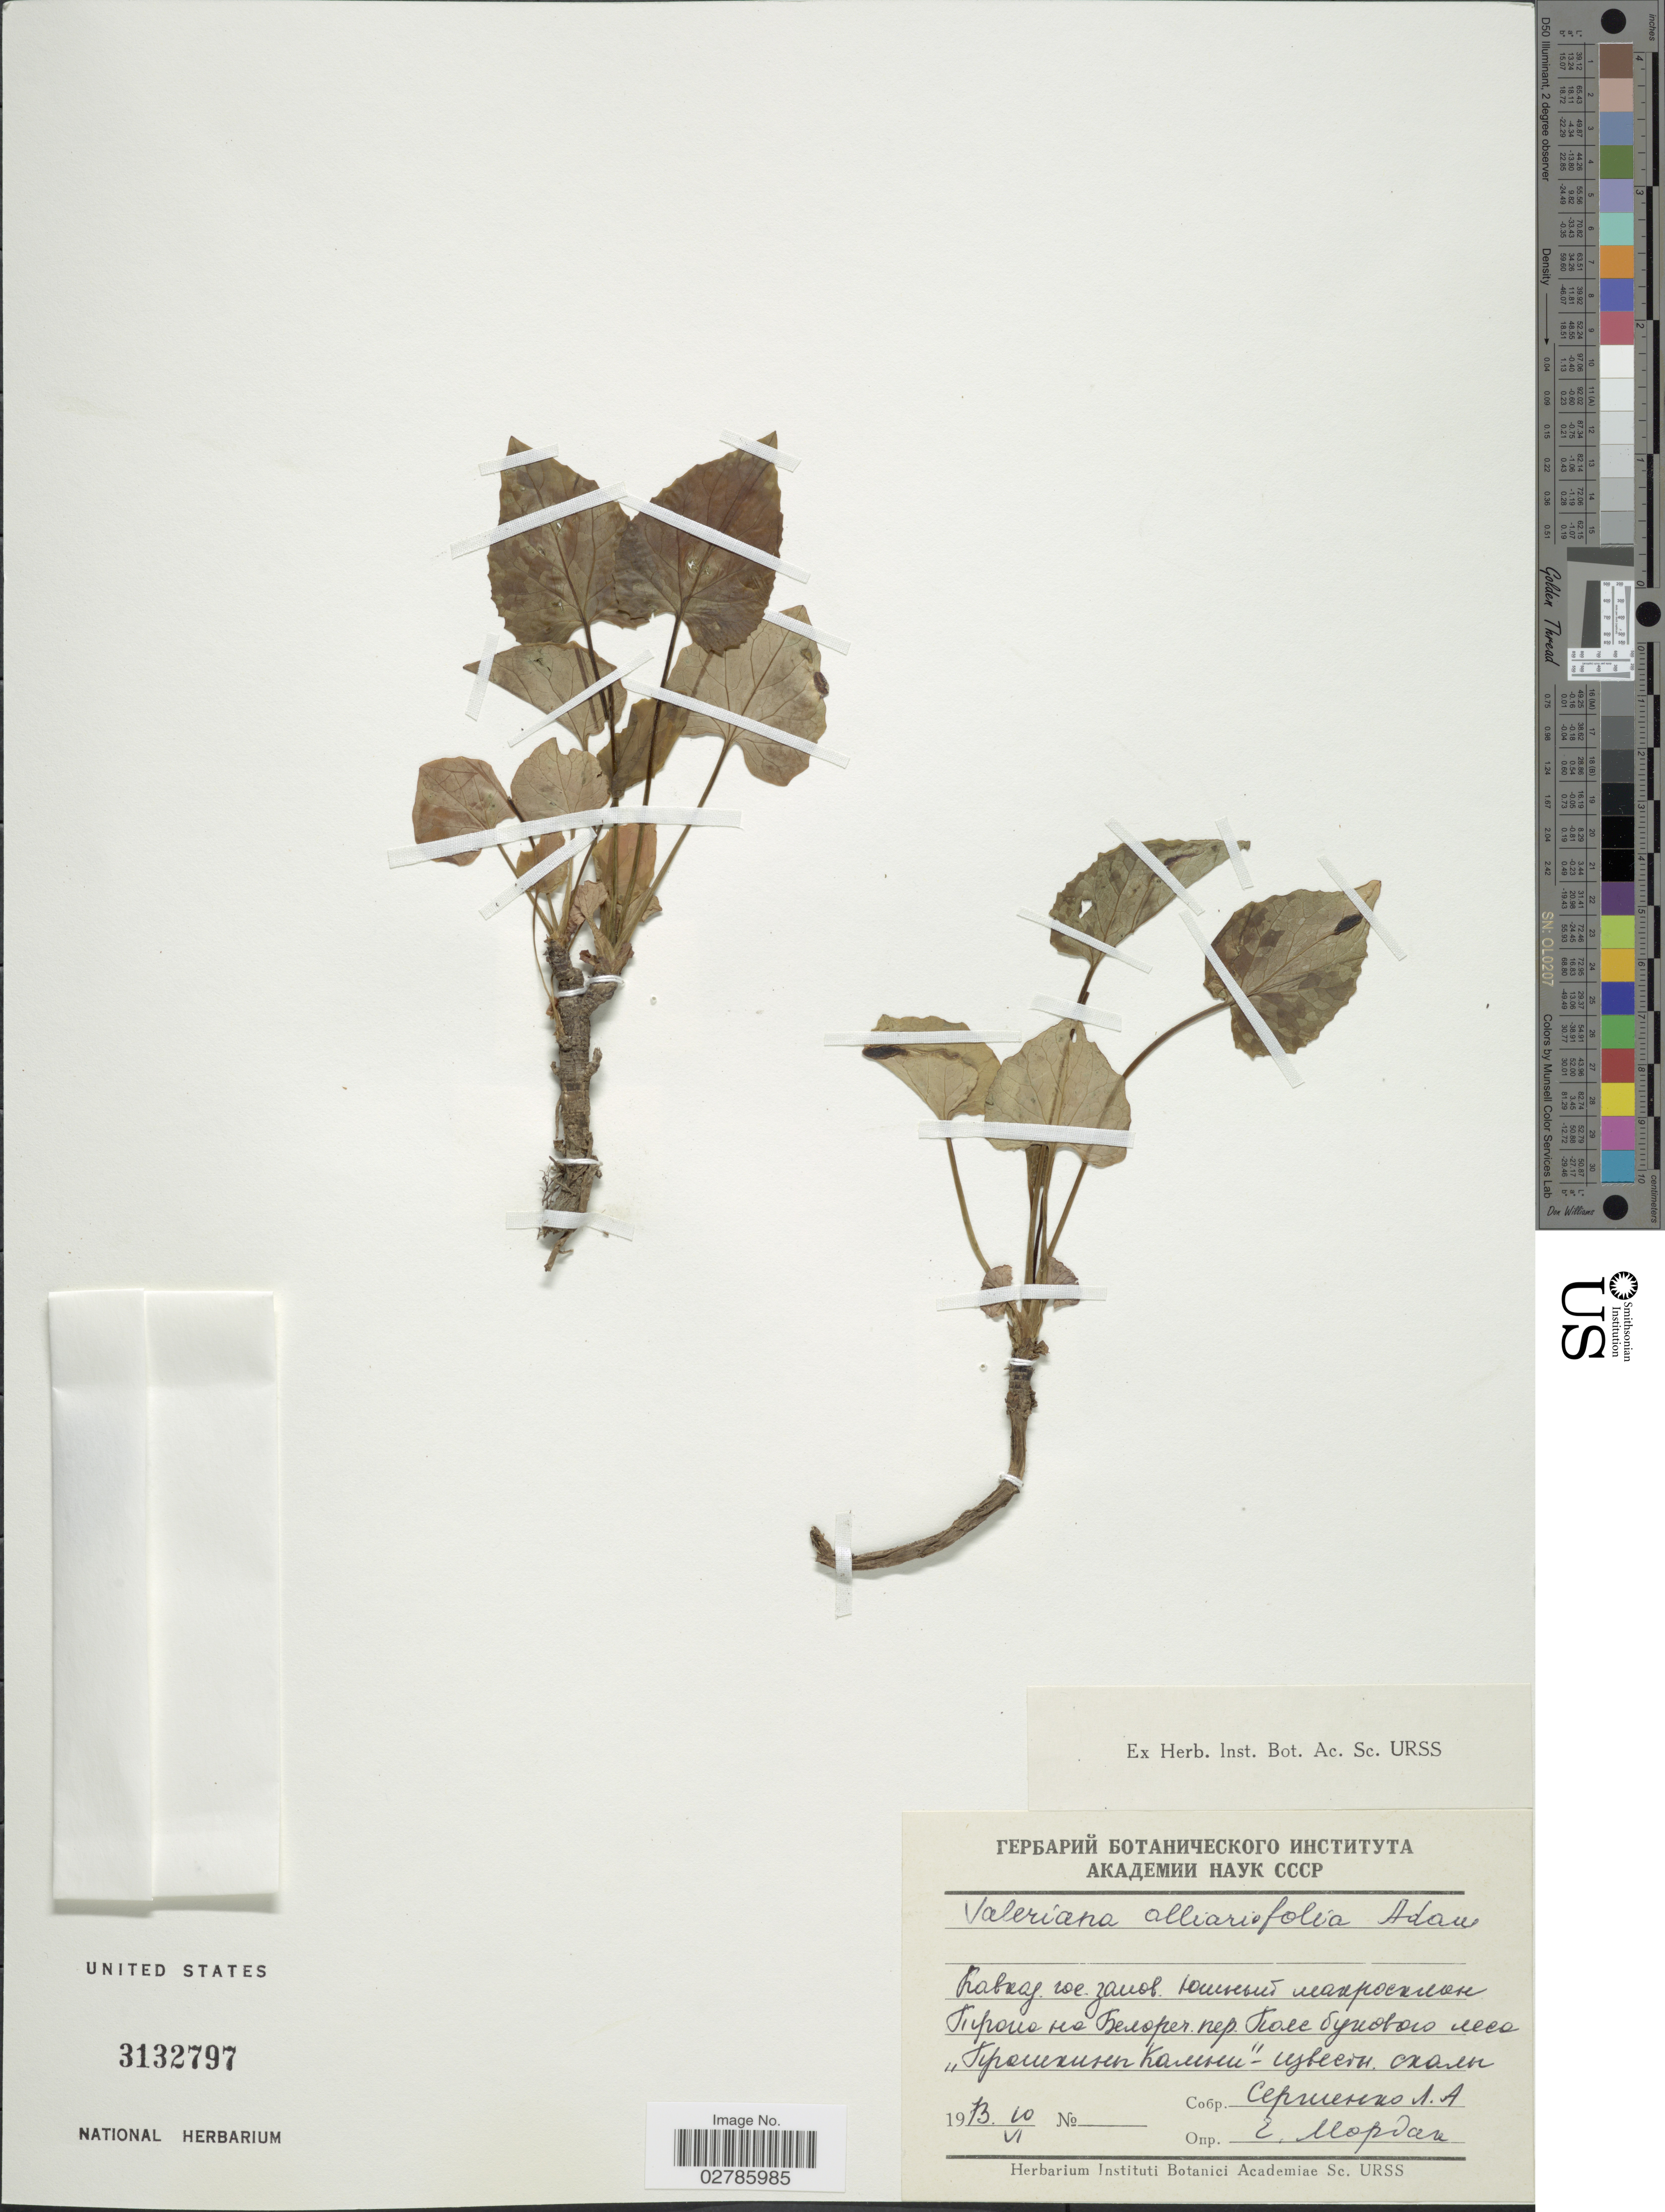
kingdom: Plantae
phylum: Tracheophyta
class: Magnoliopsida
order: Dipsacales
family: Caprifoliaceae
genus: Valeriana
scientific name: Valeriana alliariifolia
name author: Vahl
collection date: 1973-06-10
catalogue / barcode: US 3132797